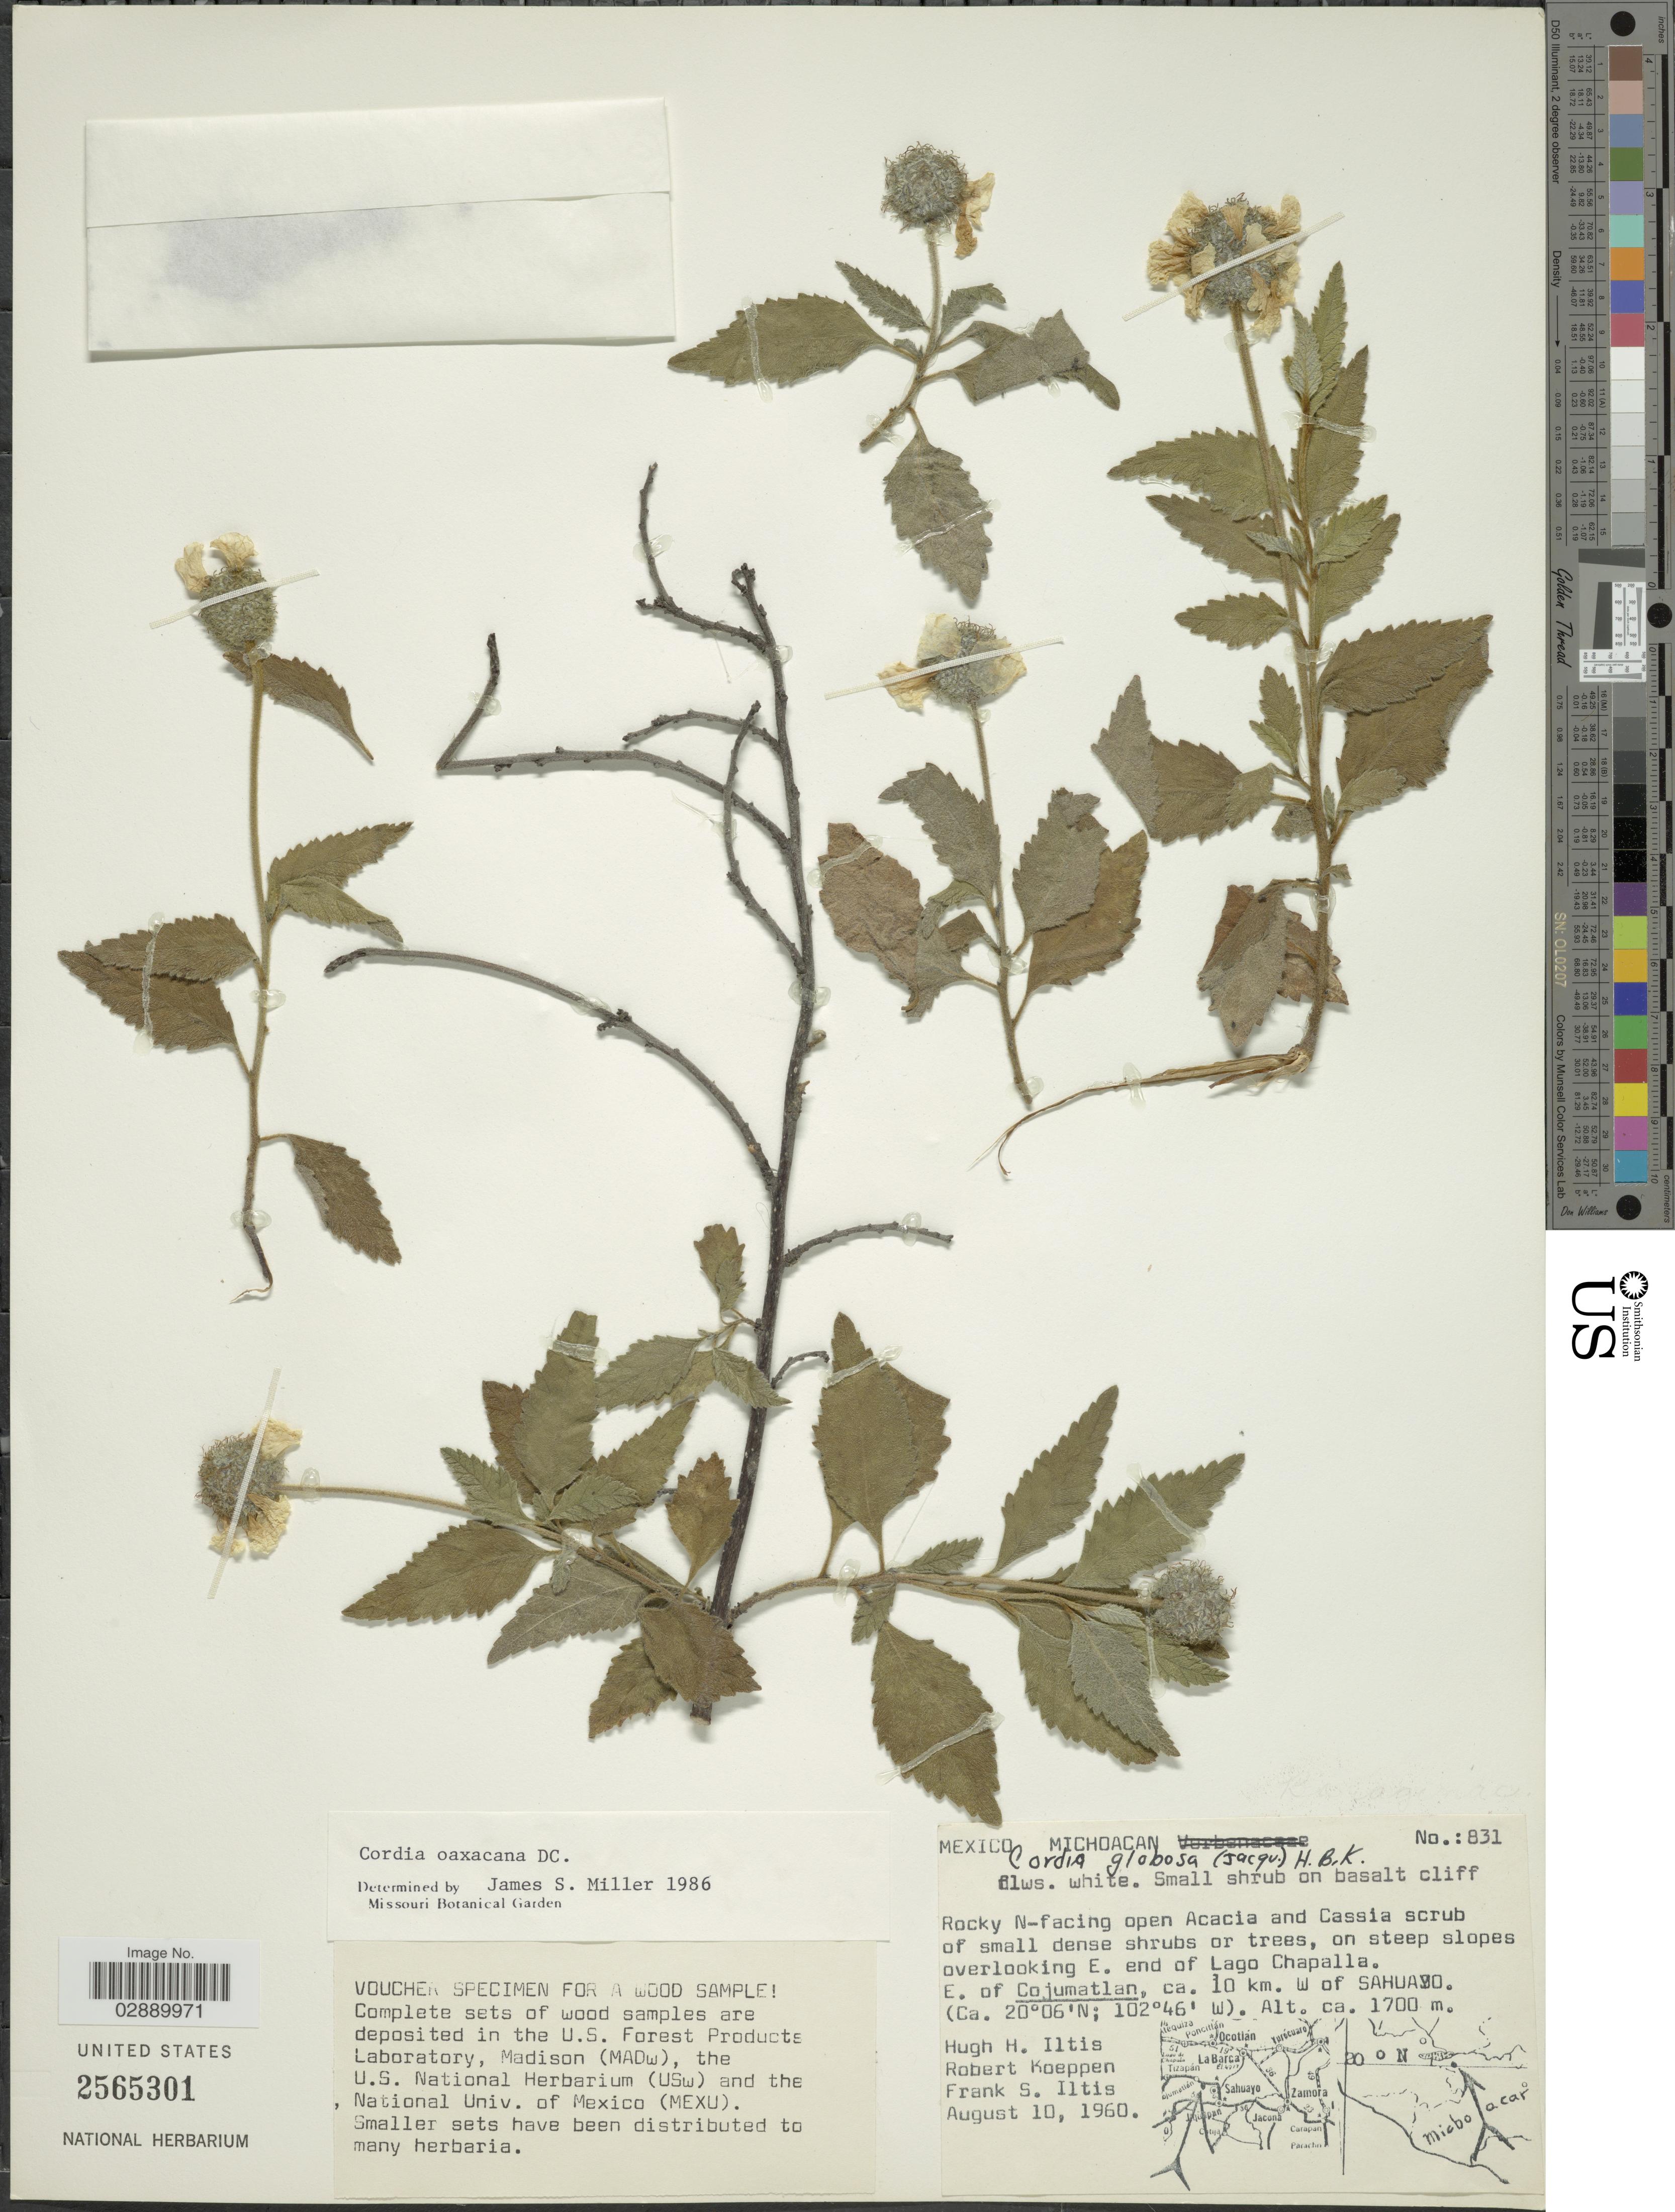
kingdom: Plantae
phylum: Tracheophyta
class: Magnoliopsida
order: Boraginales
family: Cordiaceae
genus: Cordia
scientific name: Cordia oaxacana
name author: A. DC.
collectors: H. H. Iltis, R. C. Koeppen & F. S. Iltis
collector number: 831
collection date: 1960-08-10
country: Mexico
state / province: Michoacán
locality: On steep slopes overlooking E. end of Lago Chapalla. E. of Cojumatlan, ca. 10 km. W. of Sahuayo.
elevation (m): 1700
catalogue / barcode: US 2565301